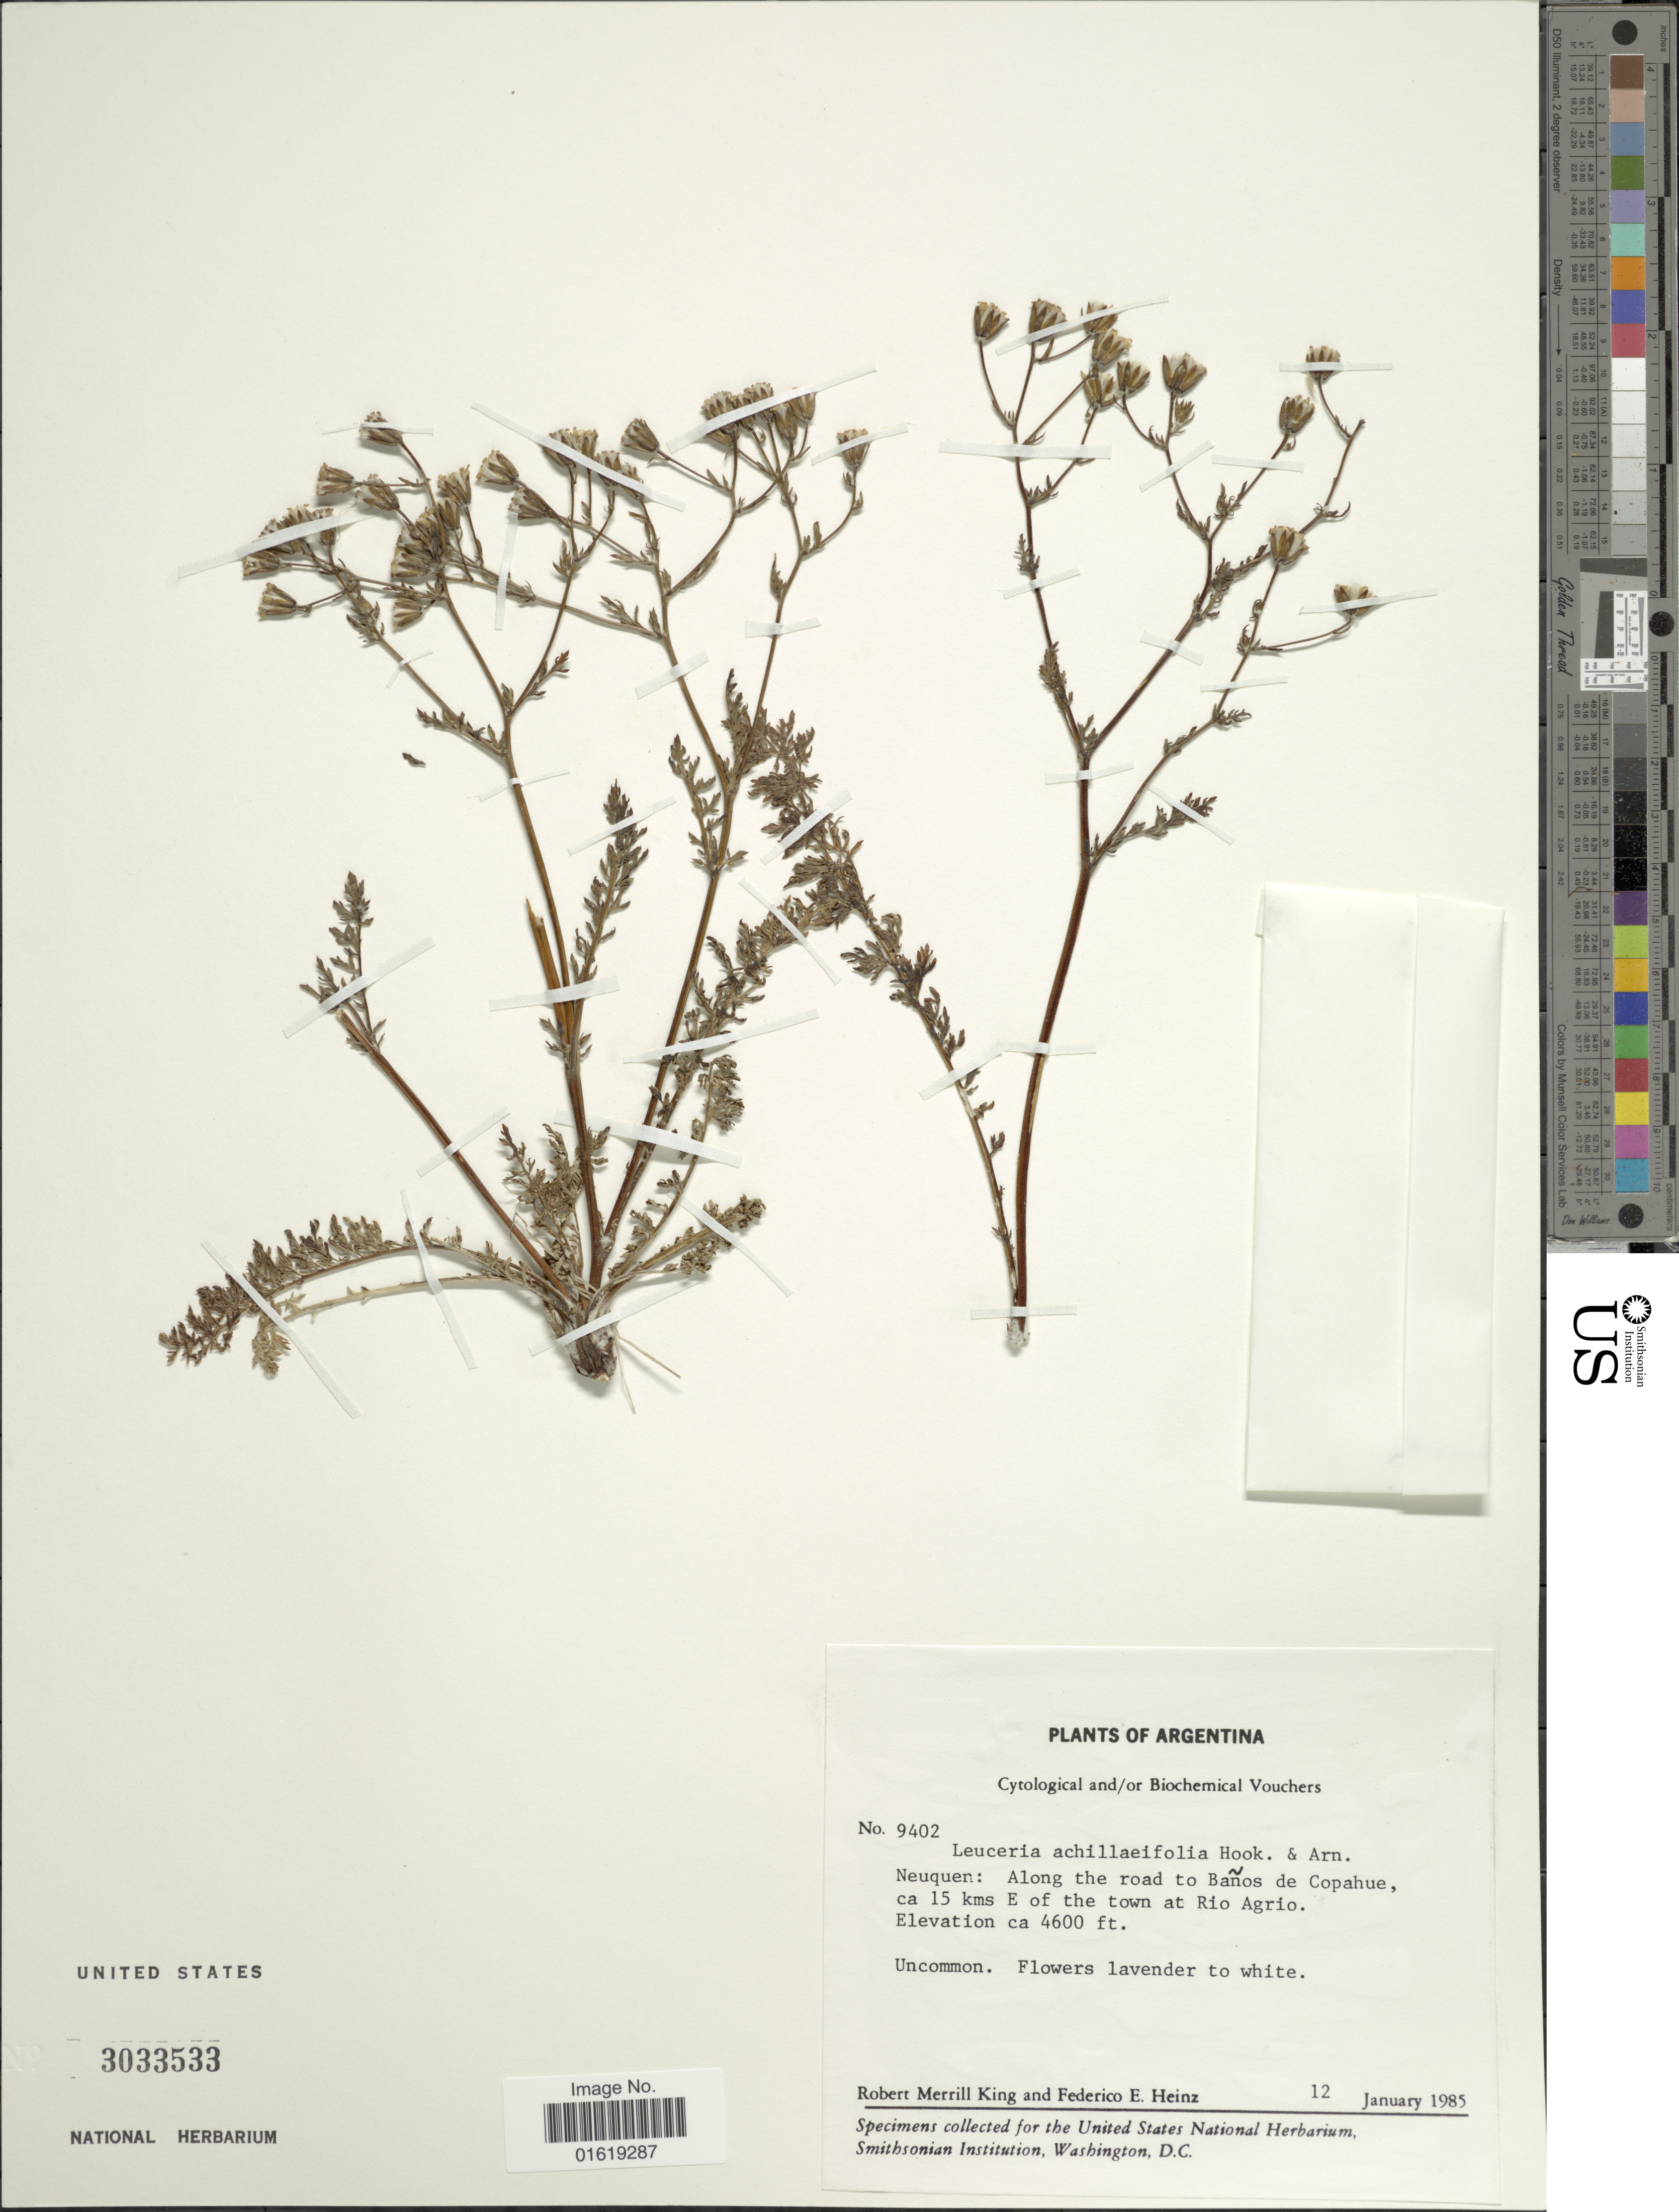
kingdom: Plantae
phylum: Tracheophyta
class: Magnoliopsida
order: Asterales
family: Asteraceae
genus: Leucheria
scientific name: Leucheria achillaeifolia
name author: Hook. & Arn.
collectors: R. M. King & F. Heinz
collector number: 9402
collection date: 1985-01-12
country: Argentina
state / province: Neuquen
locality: Neuquen: Along the road to Baños de Copahue, ca 15 kms E of the town at Rio Agrio.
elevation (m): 1402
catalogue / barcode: US 3033533